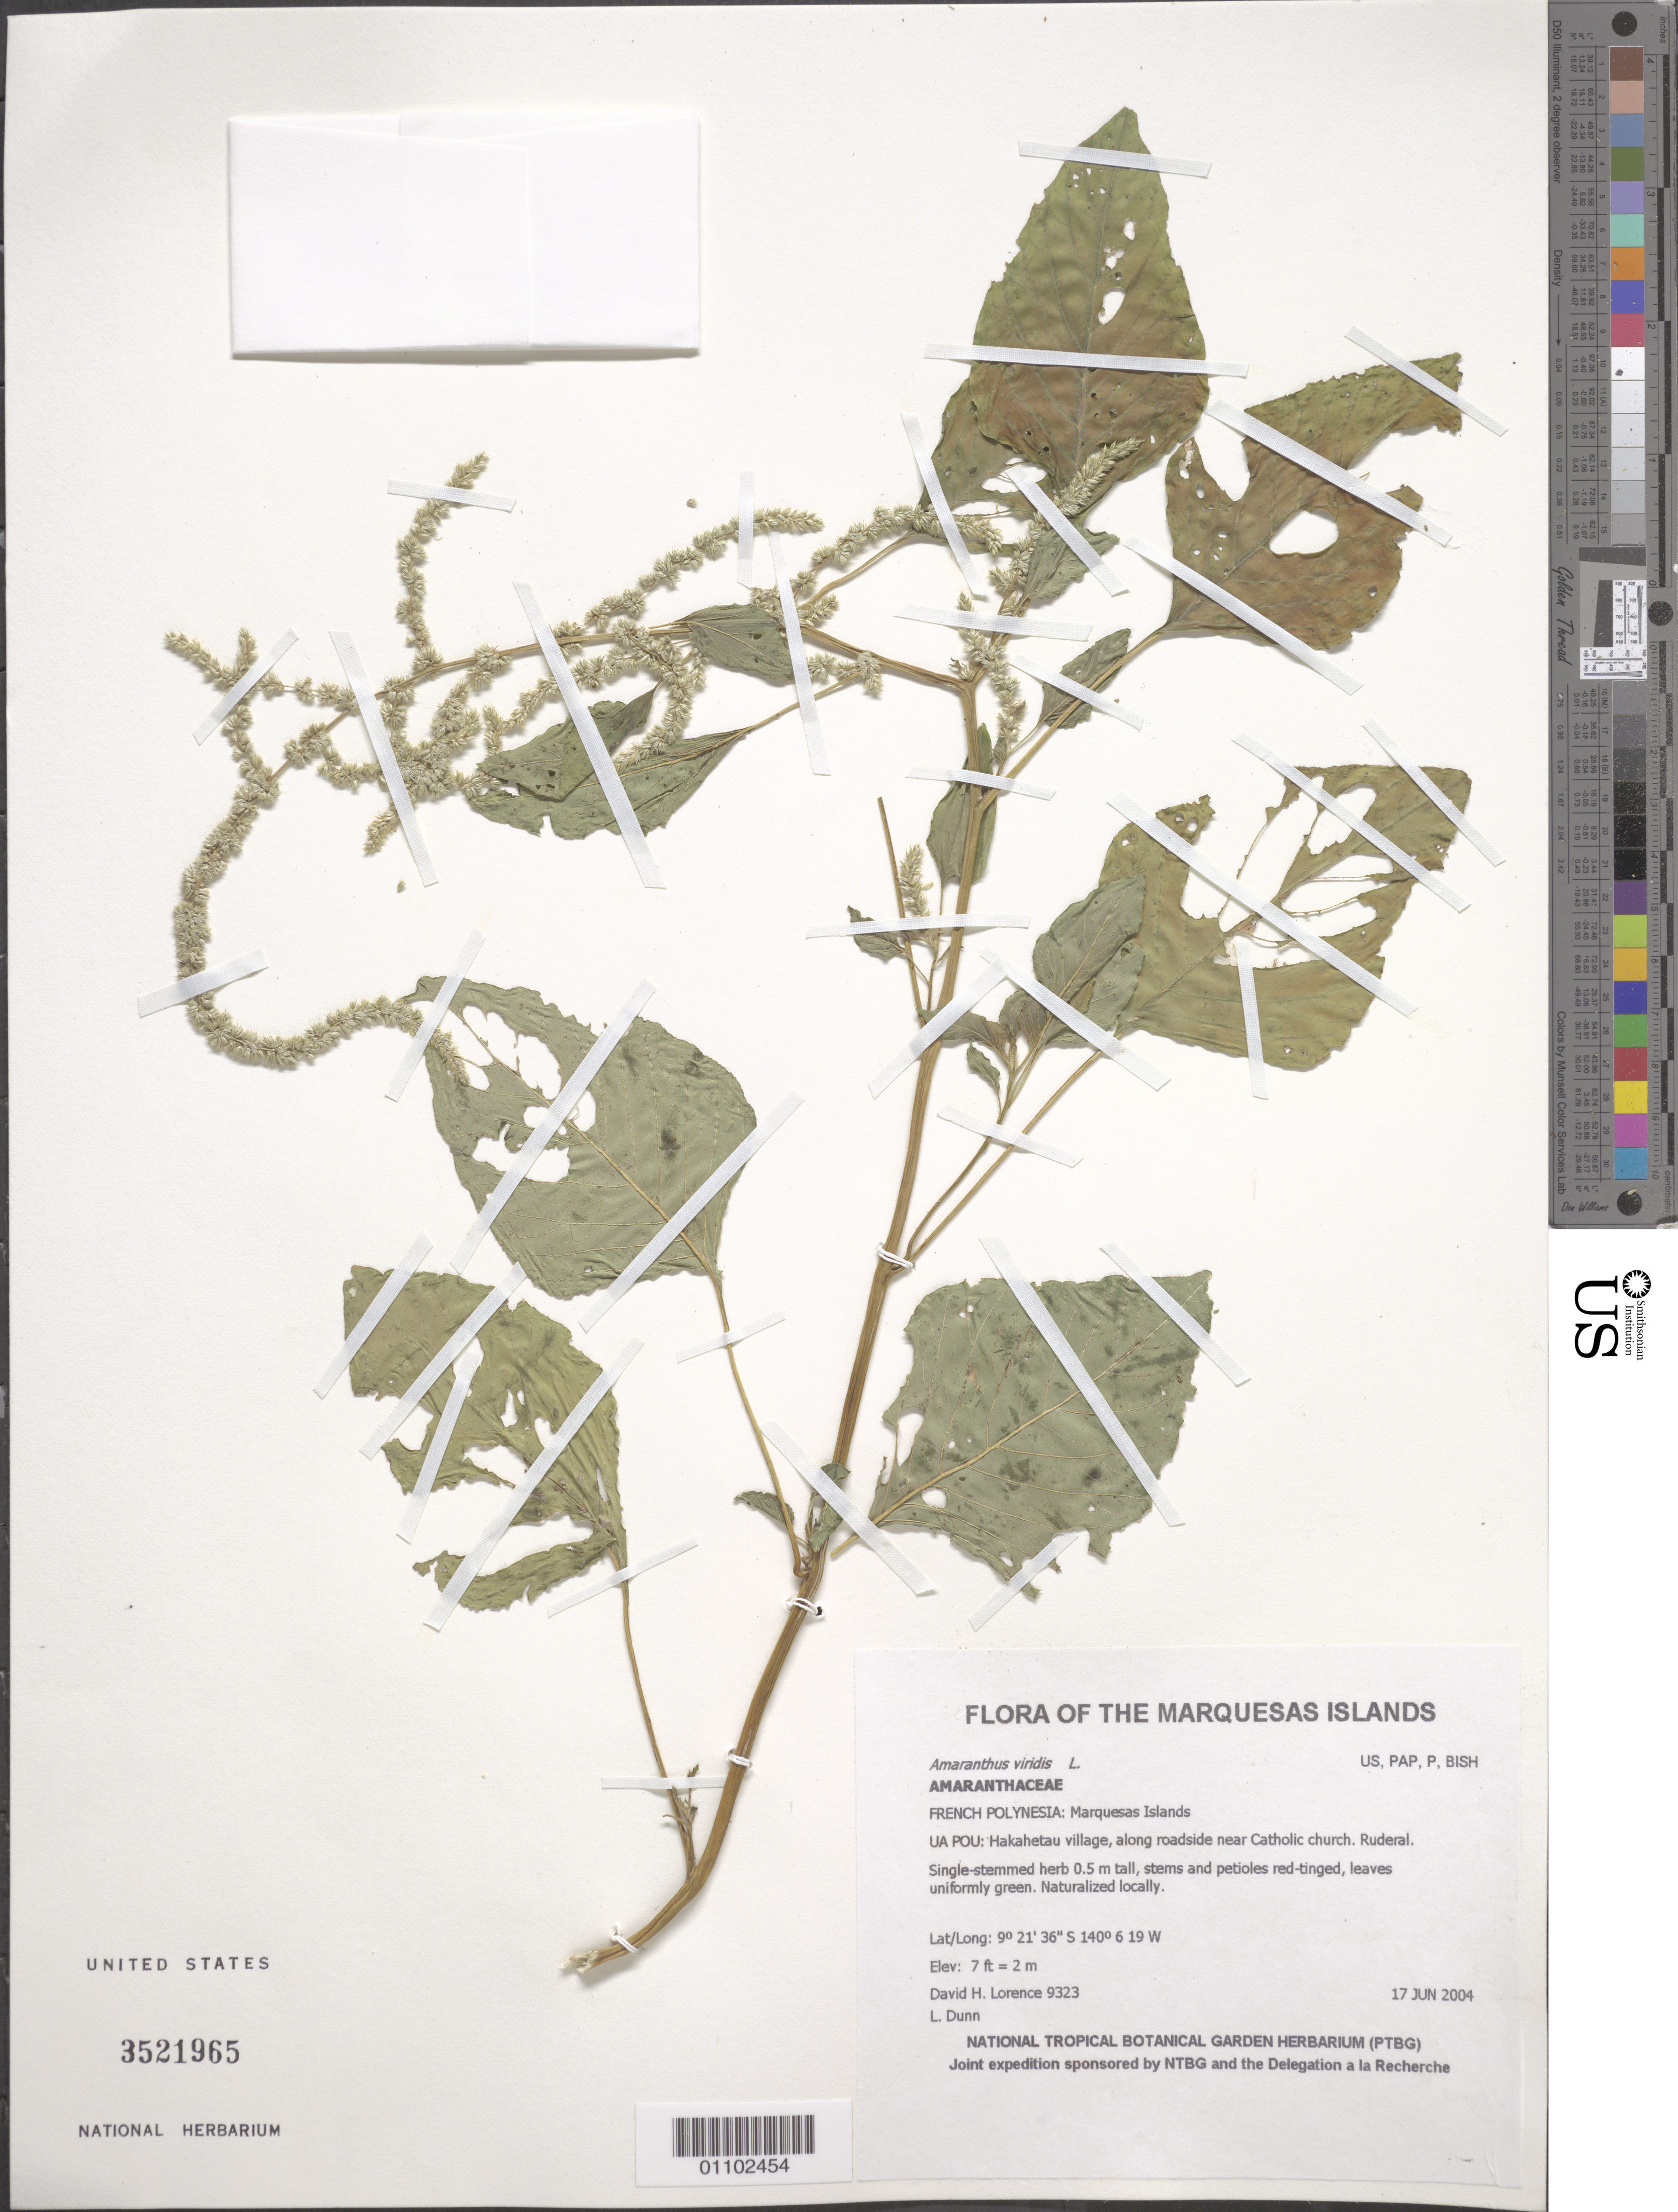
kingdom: Plantae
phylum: Tracheophyta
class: Magnoliopsida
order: Caryophyllales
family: Amaranthaceae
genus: Amaranthus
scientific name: Amaranthus viridis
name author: L.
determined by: Lorence, David H., (PTBG), National Tropical Botanical Garden (UNITED STATES)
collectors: D. Lorence & L. Dunn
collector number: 9323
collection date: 2004-06-17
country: French Polynesia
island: Ua Pou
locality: Hakahetau village, along roadside near Catholic church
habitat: Ruderal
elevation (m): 2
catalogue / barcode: US 3521965